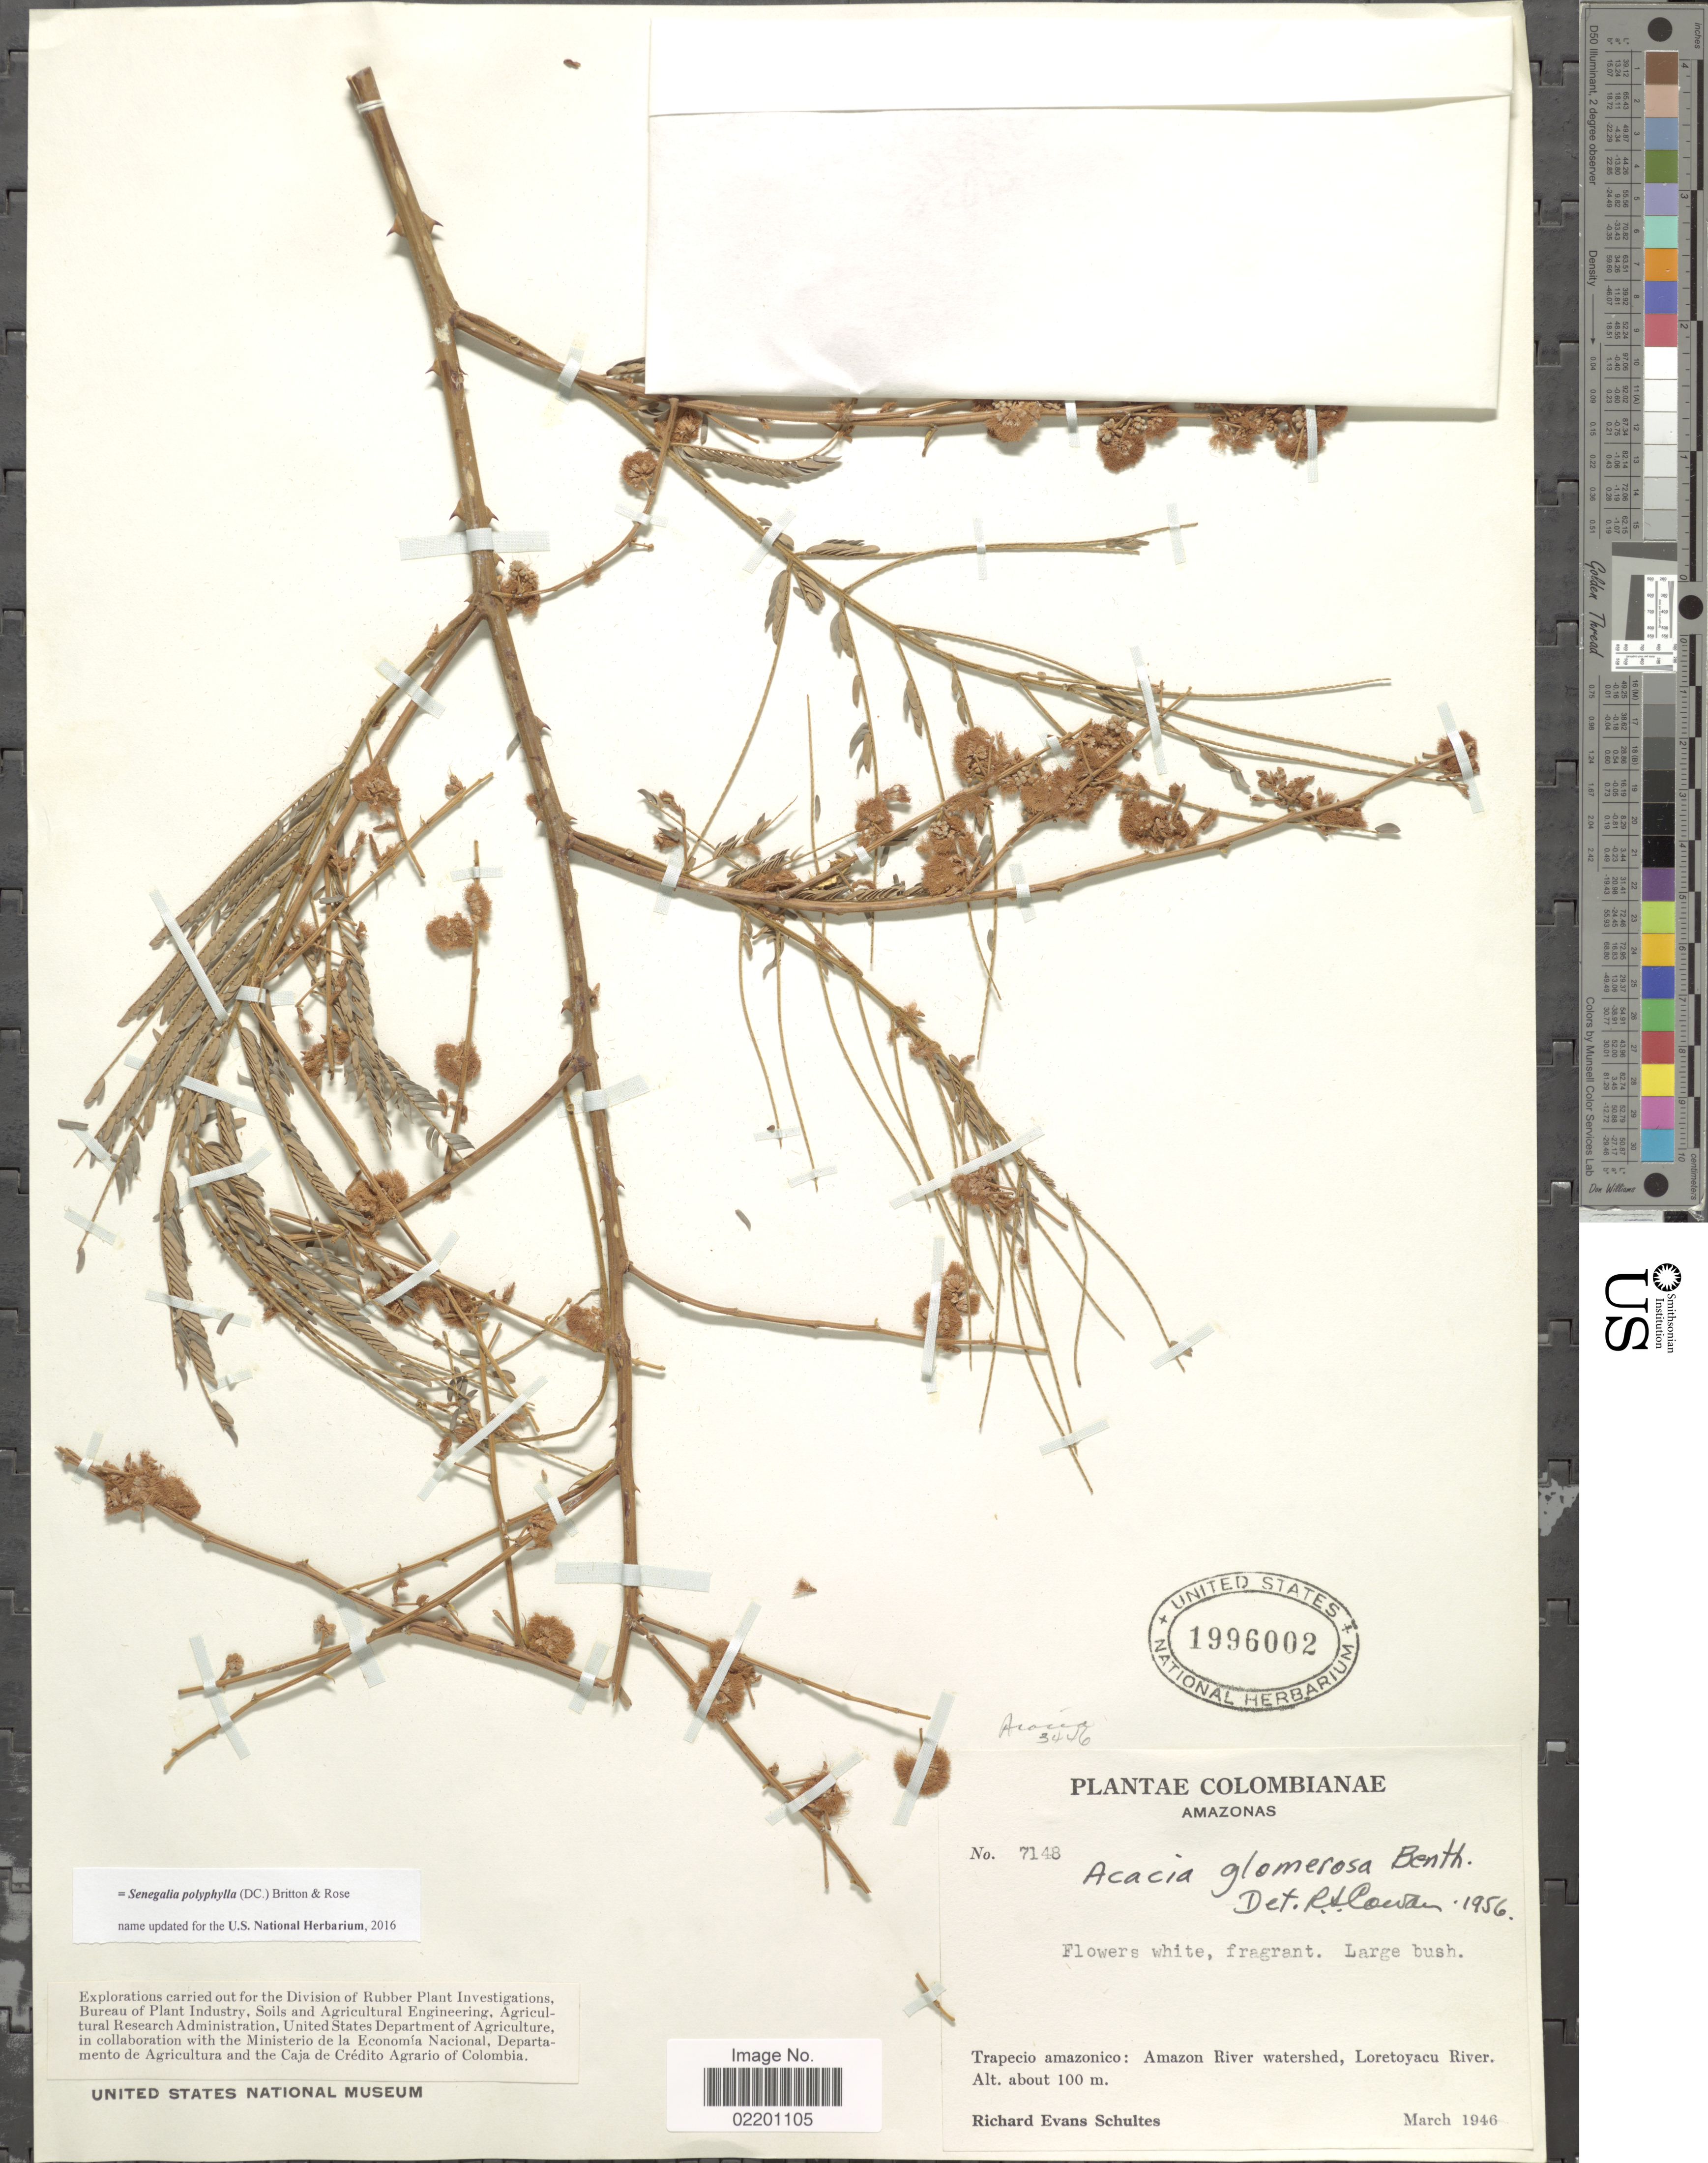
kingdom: Plantae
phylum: Tracheophyta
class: Magnoliopsida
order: Fabales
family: Fabaceae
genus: Senegalia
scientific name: Senegalia loretensis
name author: (J.F. Macbr.) Seigler & Ebinger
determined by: Santos, V. Terra dos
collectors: R. E. Schultes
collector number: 7148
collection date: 1946-03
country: Colombia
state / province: Amazônas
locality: Trapecio amazonico: Amazon River watershed, Loretoyacu River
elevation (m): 100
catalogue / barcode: US 1996002